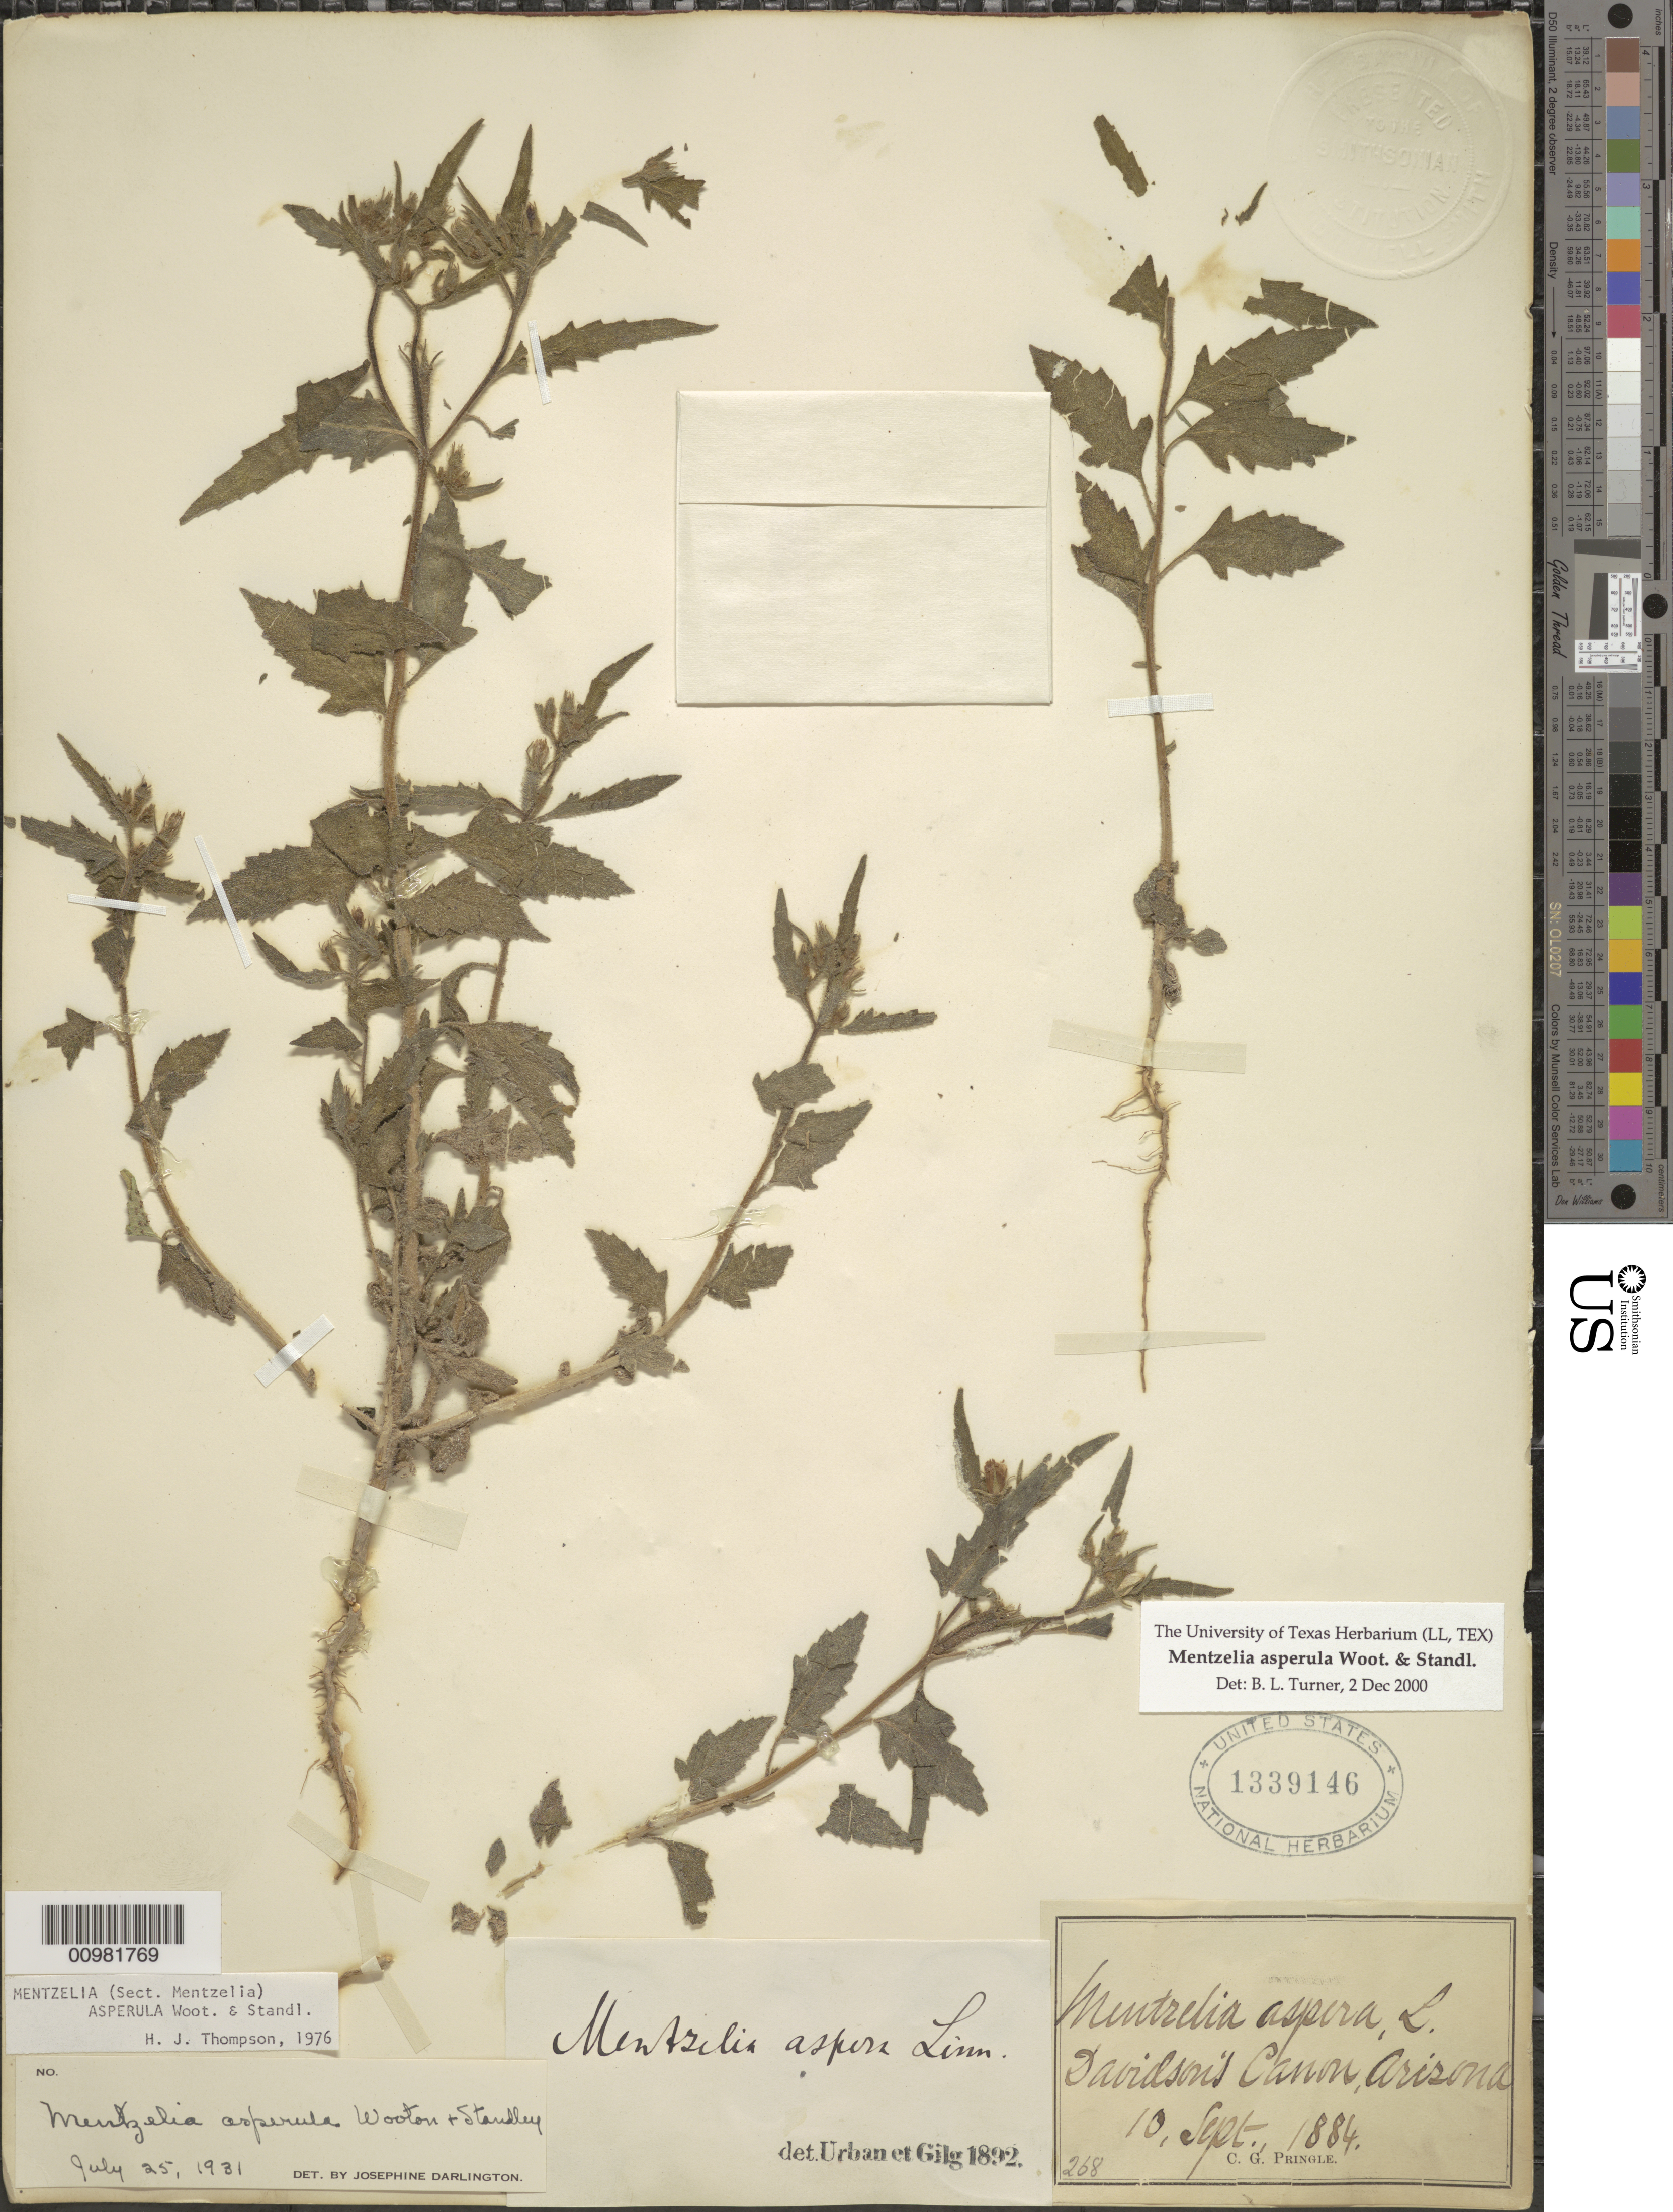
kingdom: Plantae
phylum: Tracheophyta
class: Magnoliopsida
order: Cornales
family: Loasaceae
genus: Mentzelia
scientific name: Mentzelia asperula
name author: Wooton & Standl.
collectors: C. G. Pringle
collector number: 268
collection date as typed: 10 Sep 1884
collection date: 1884-09-10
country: United States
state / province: Arizona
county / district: Pima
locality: Davidson's Canyon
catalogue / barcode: US 1339146